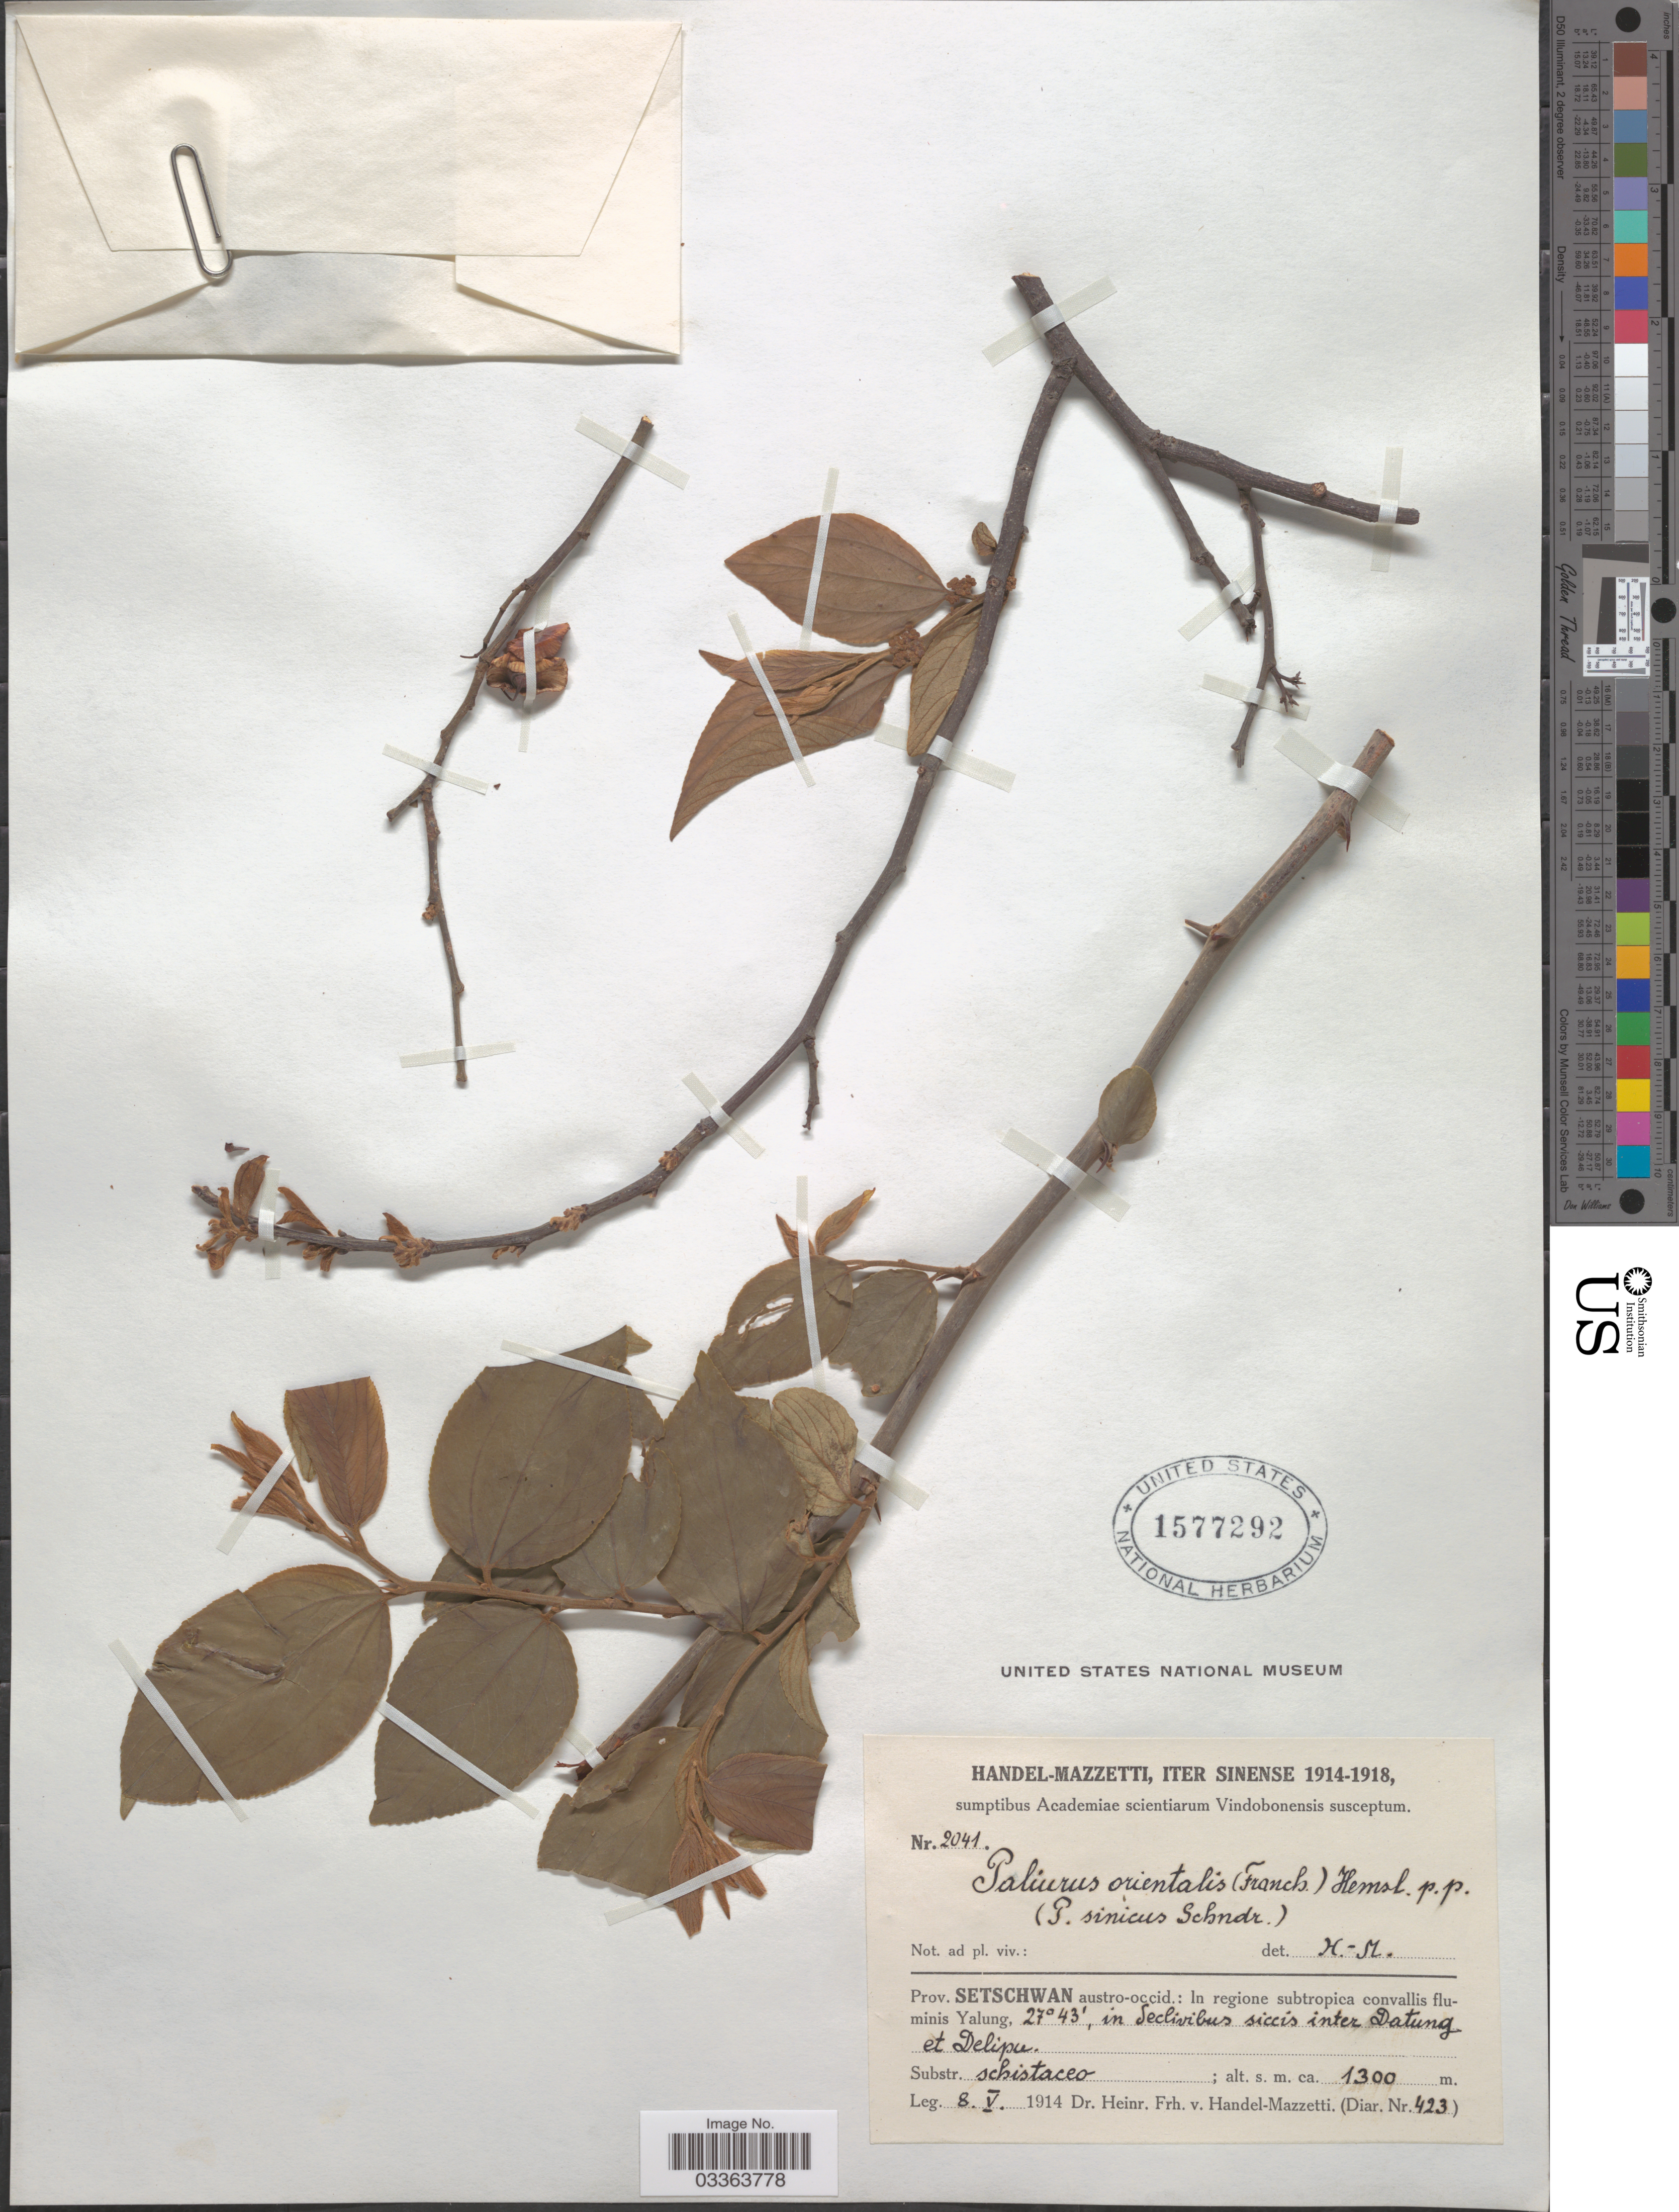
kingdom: Plantae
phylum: Tracheophyta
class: Magnoliopsida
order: Rosales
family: Rhamnaceae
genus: Paliurus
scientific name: Paliurus orientalis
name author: Hemsl.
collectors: H. Handel-Mazzetti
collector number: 2041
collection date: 1914-05-08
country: China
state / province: Sichuan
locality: Prov. Setschwan austro-occid.: In regione subtropica convallis fluminis Yalung, in declivibus siccis inter Datung et Delipu.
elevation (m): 1300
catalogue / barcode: US 1577292